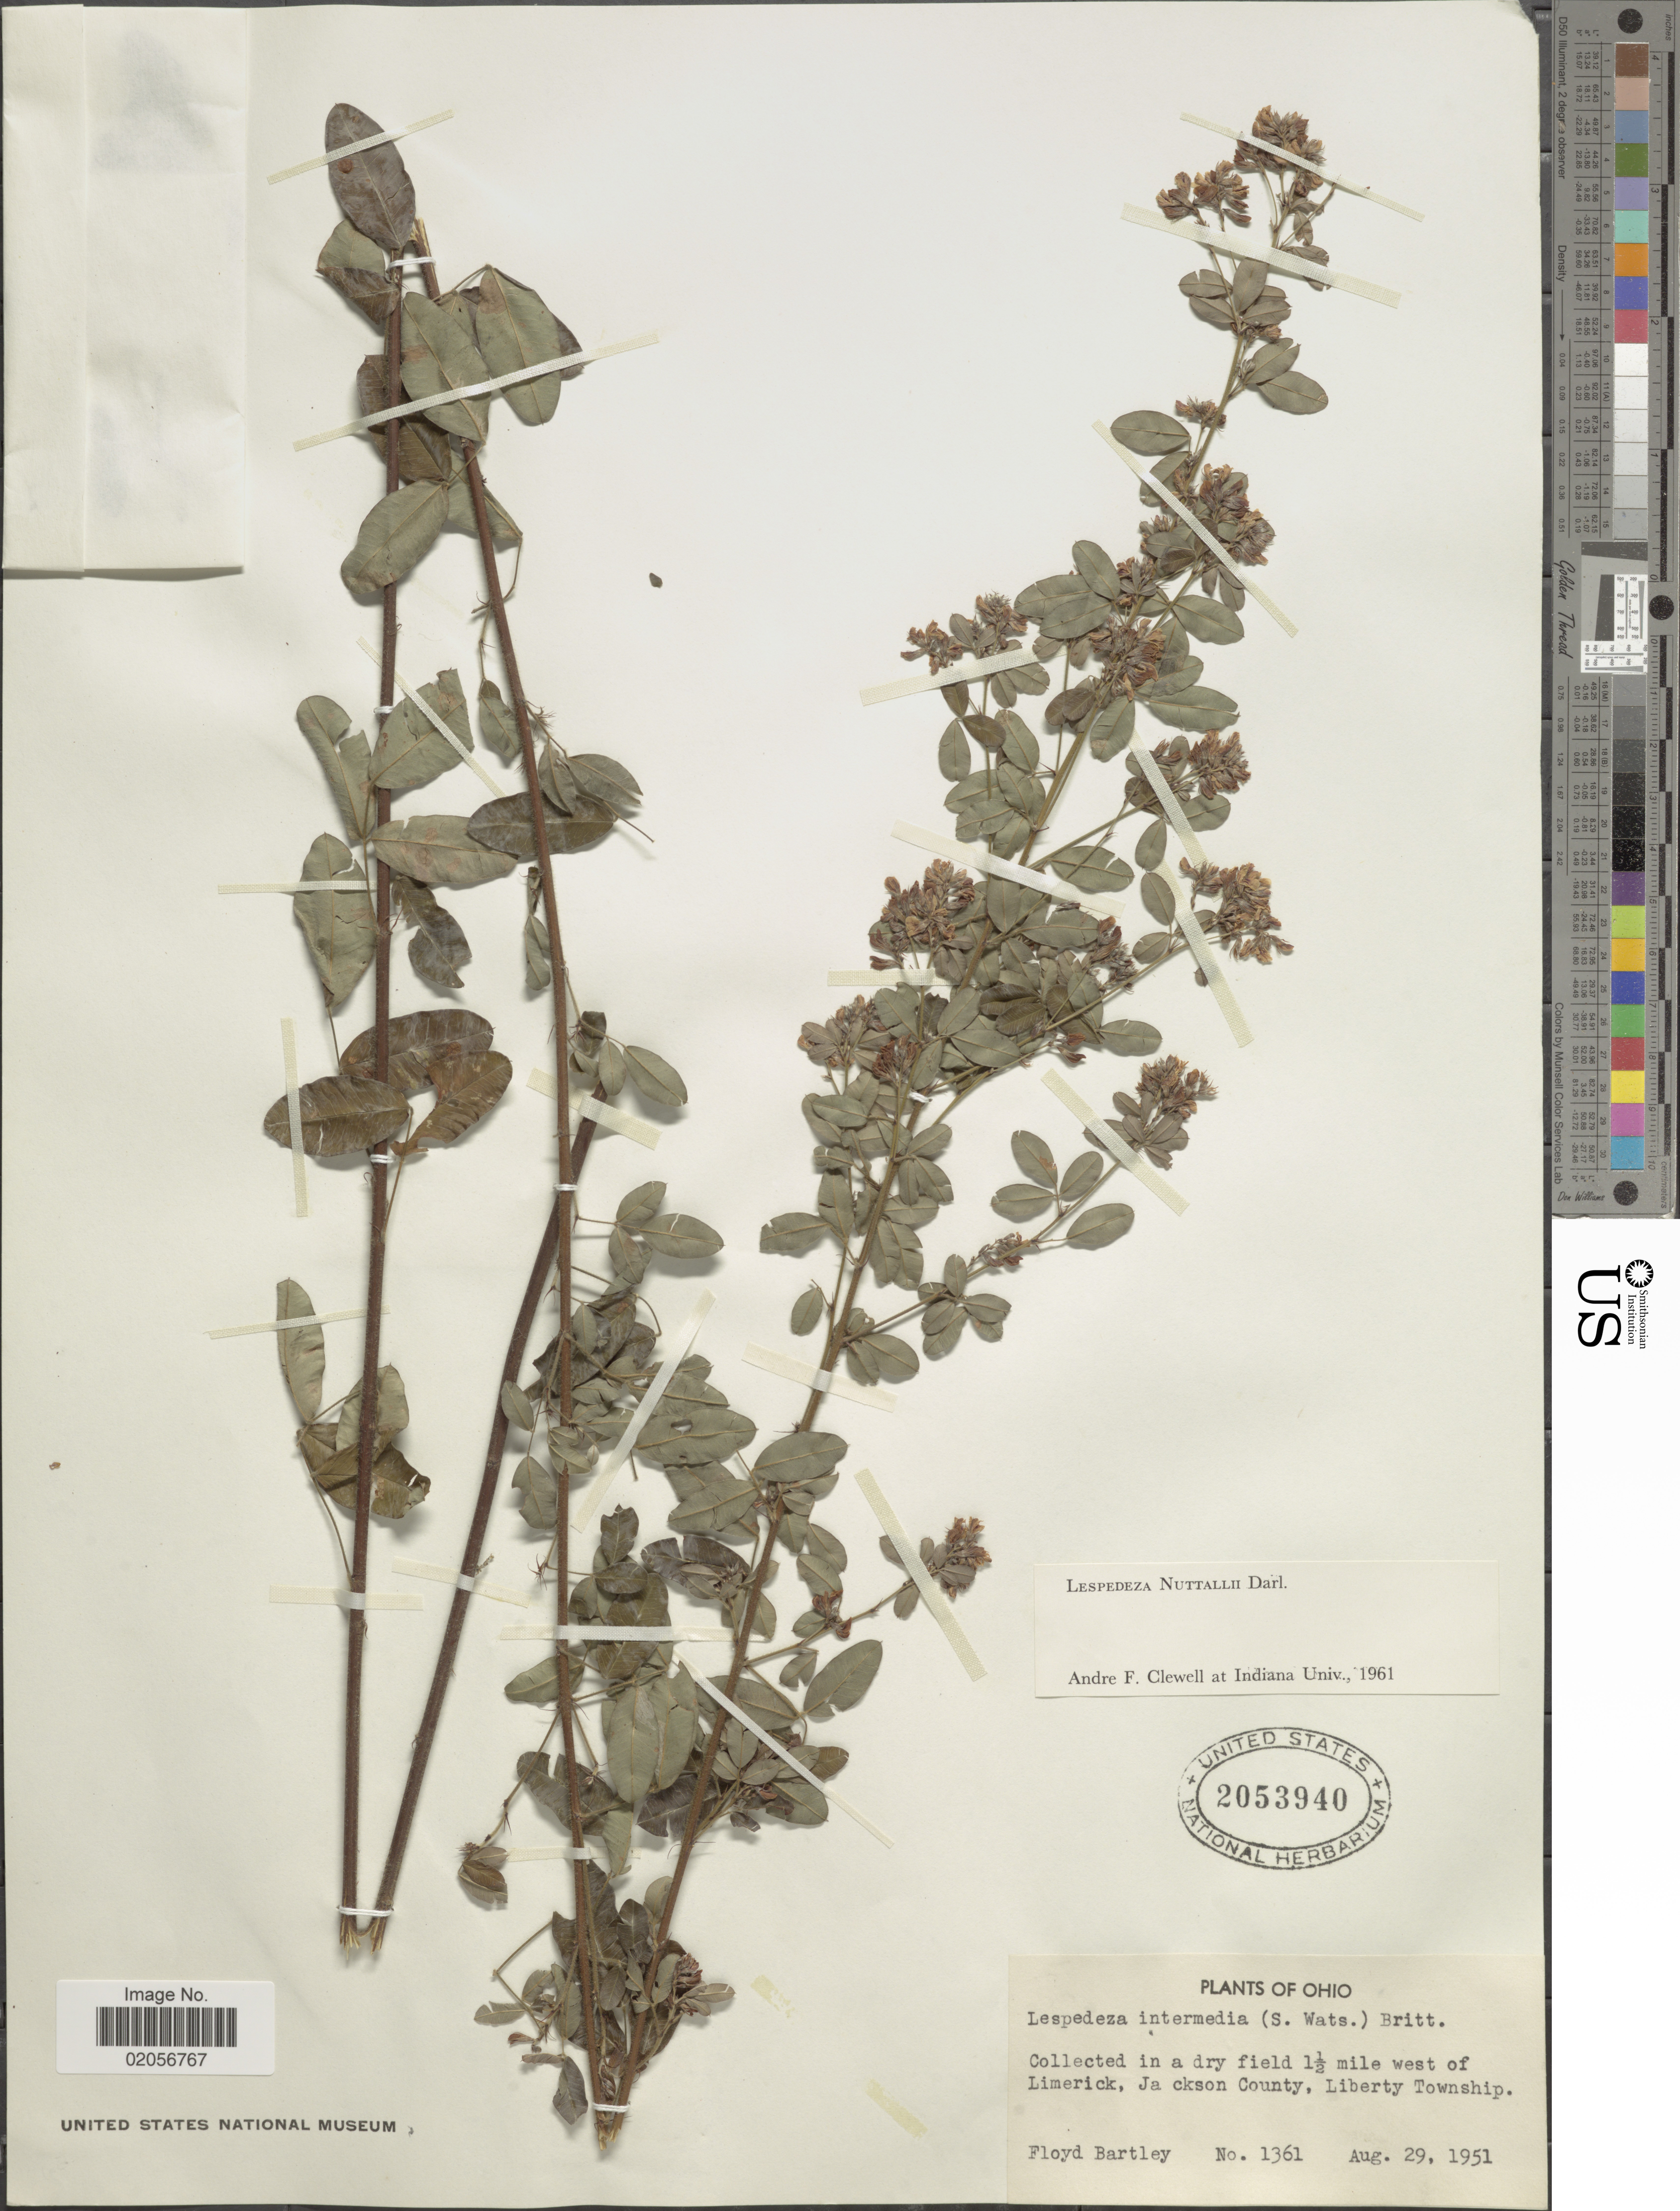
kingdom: Plantae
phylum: Tracheophyta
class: Magnoliopsida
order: Fabales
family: Fabaceae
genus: Lespedeza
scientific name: Lespedeza nuttallii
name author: Darl.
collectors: F. Bartley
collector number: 1361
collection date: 1951-08-29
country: United States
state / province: Ohio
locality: Collected in a dry field 1½ mile west of Limerick, Jackson County, Liberty Township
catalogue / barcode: US 2053940